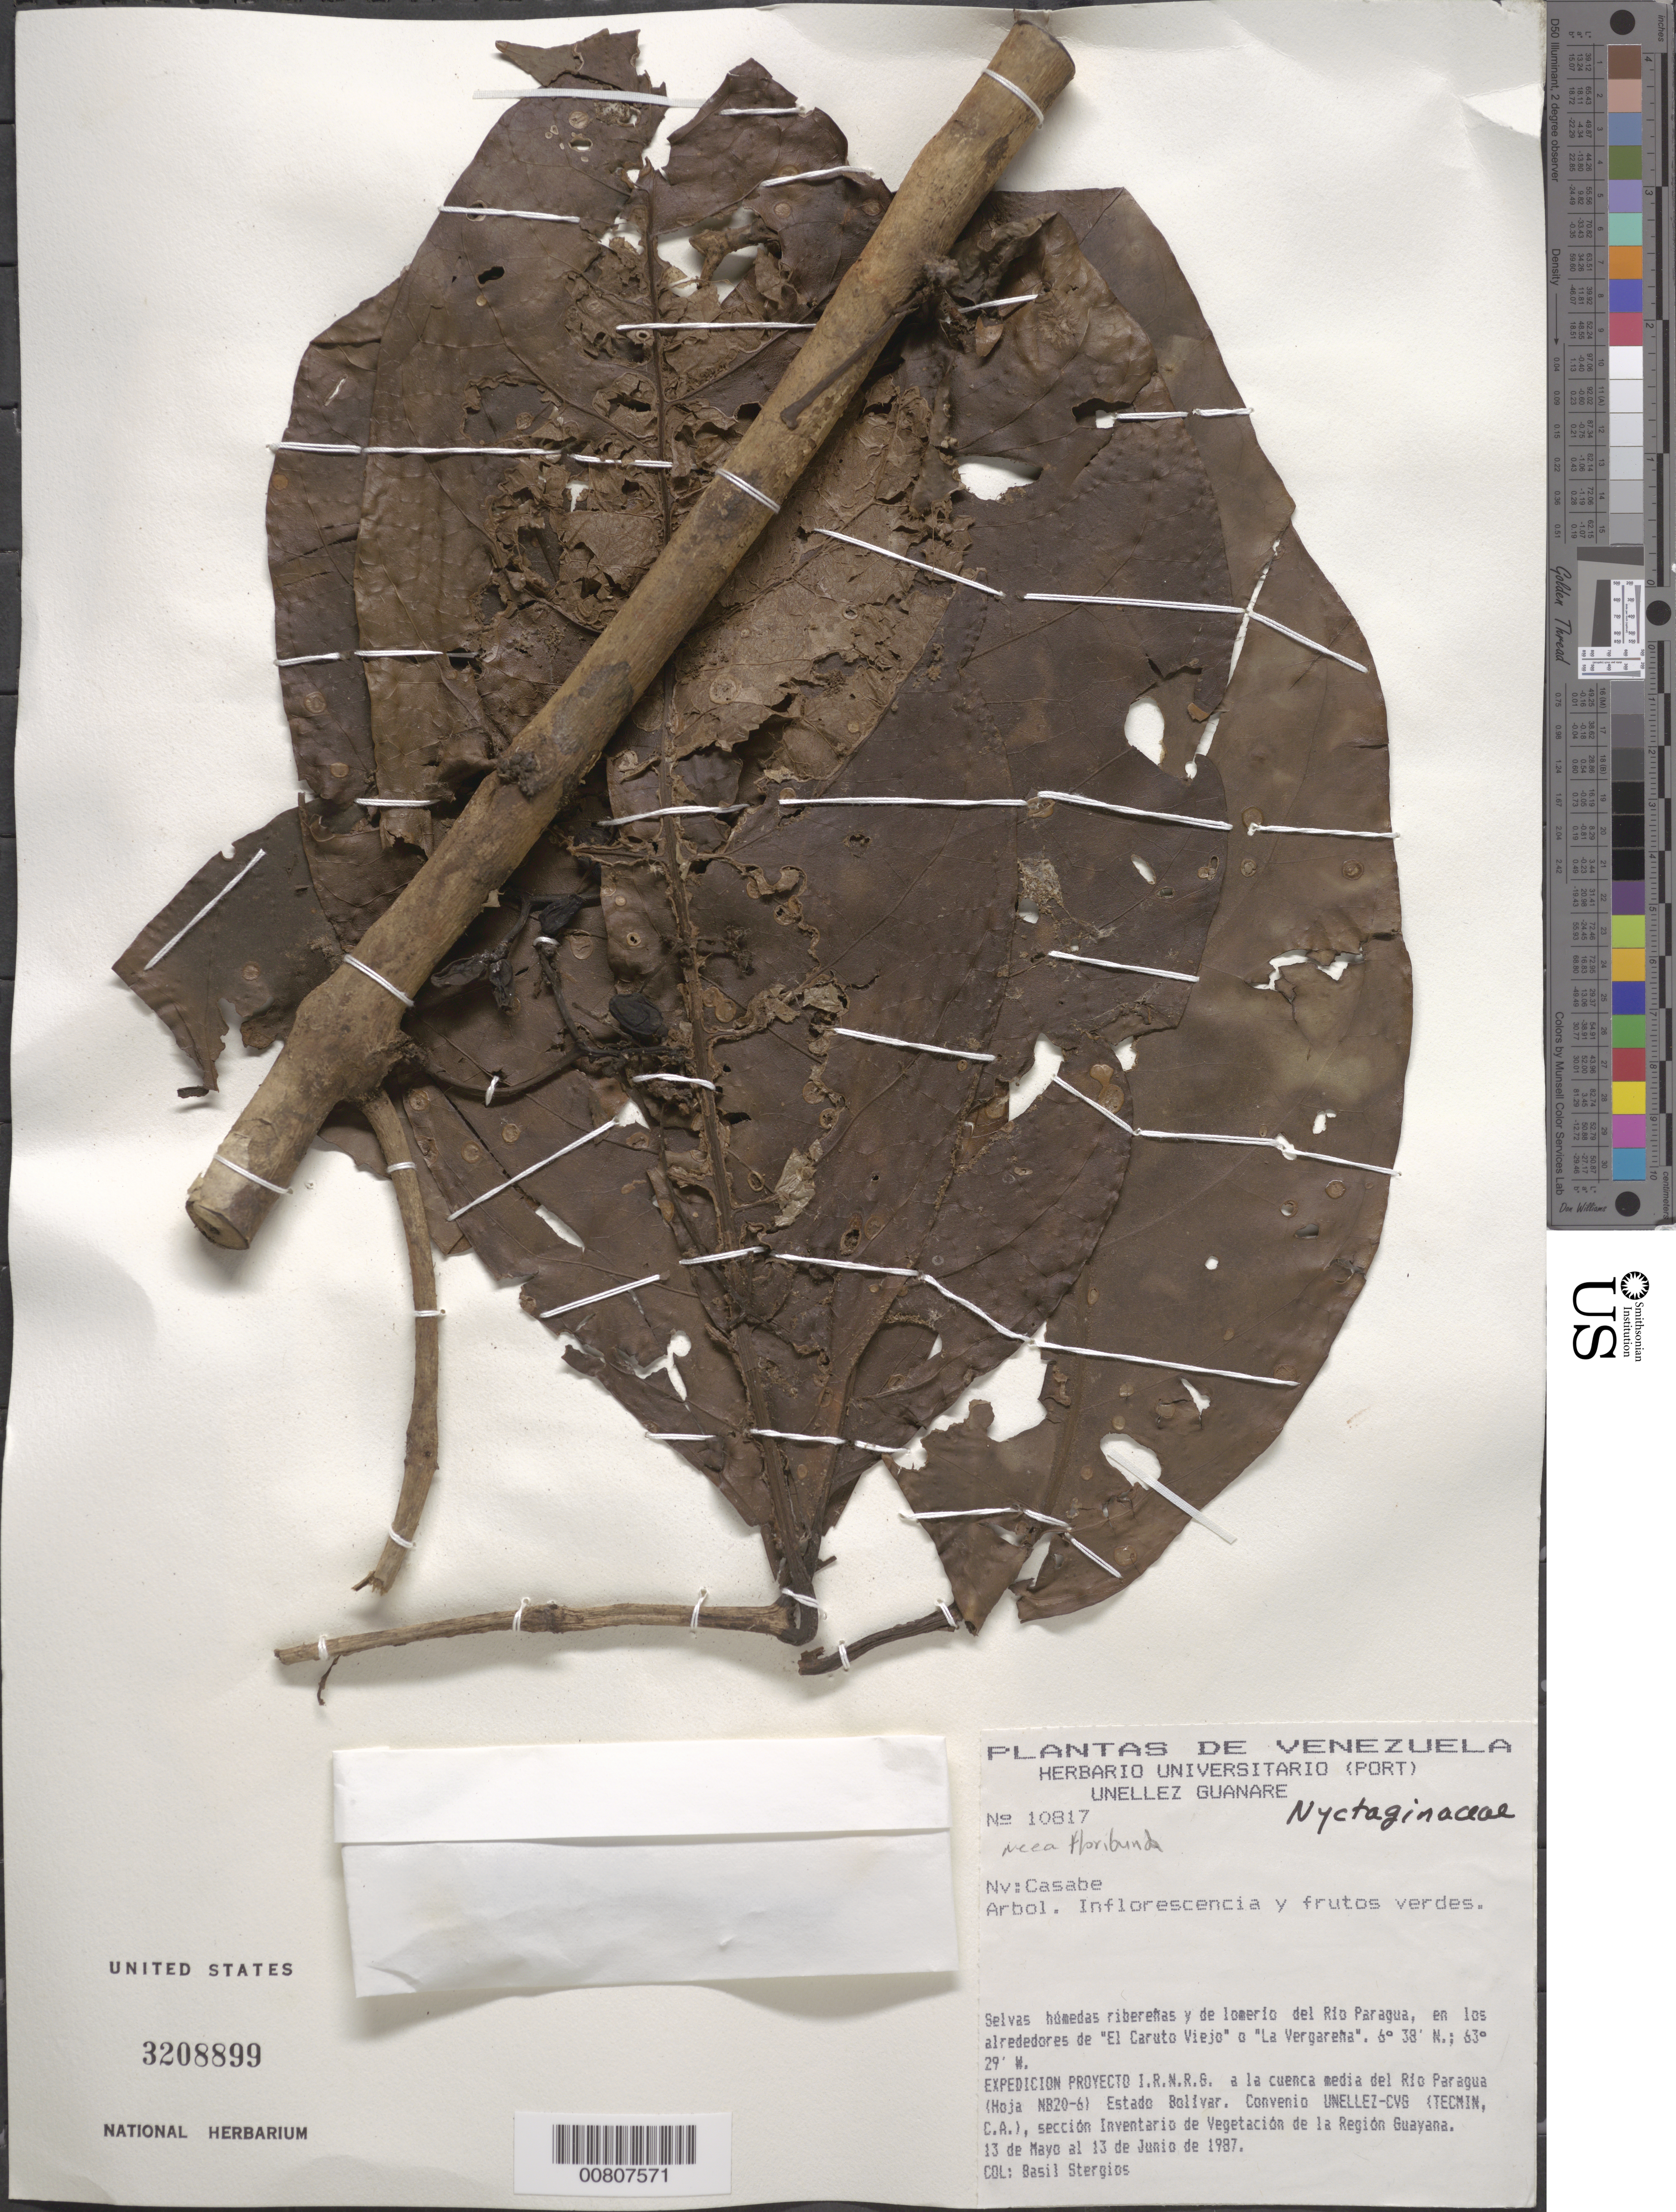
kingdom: Plantae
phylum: Tracheophyta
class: Magnoliopsida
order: Caryophyllales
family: Nyctaginaceae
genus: Neea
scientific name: Neea floribunda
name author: Poepp. & Endl.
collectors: B. G. Stergios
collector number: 10817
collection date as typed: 13-May-87 to 13-Jun-87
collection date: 1987-05-13/1987-06-13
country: Venezuela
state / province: Bolívar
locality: Río Paragua, "El Caruto Viejo" o "La Vergarena"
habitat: Selvas húmedas riberenas y de lomerio del río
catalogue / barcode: US 3208899